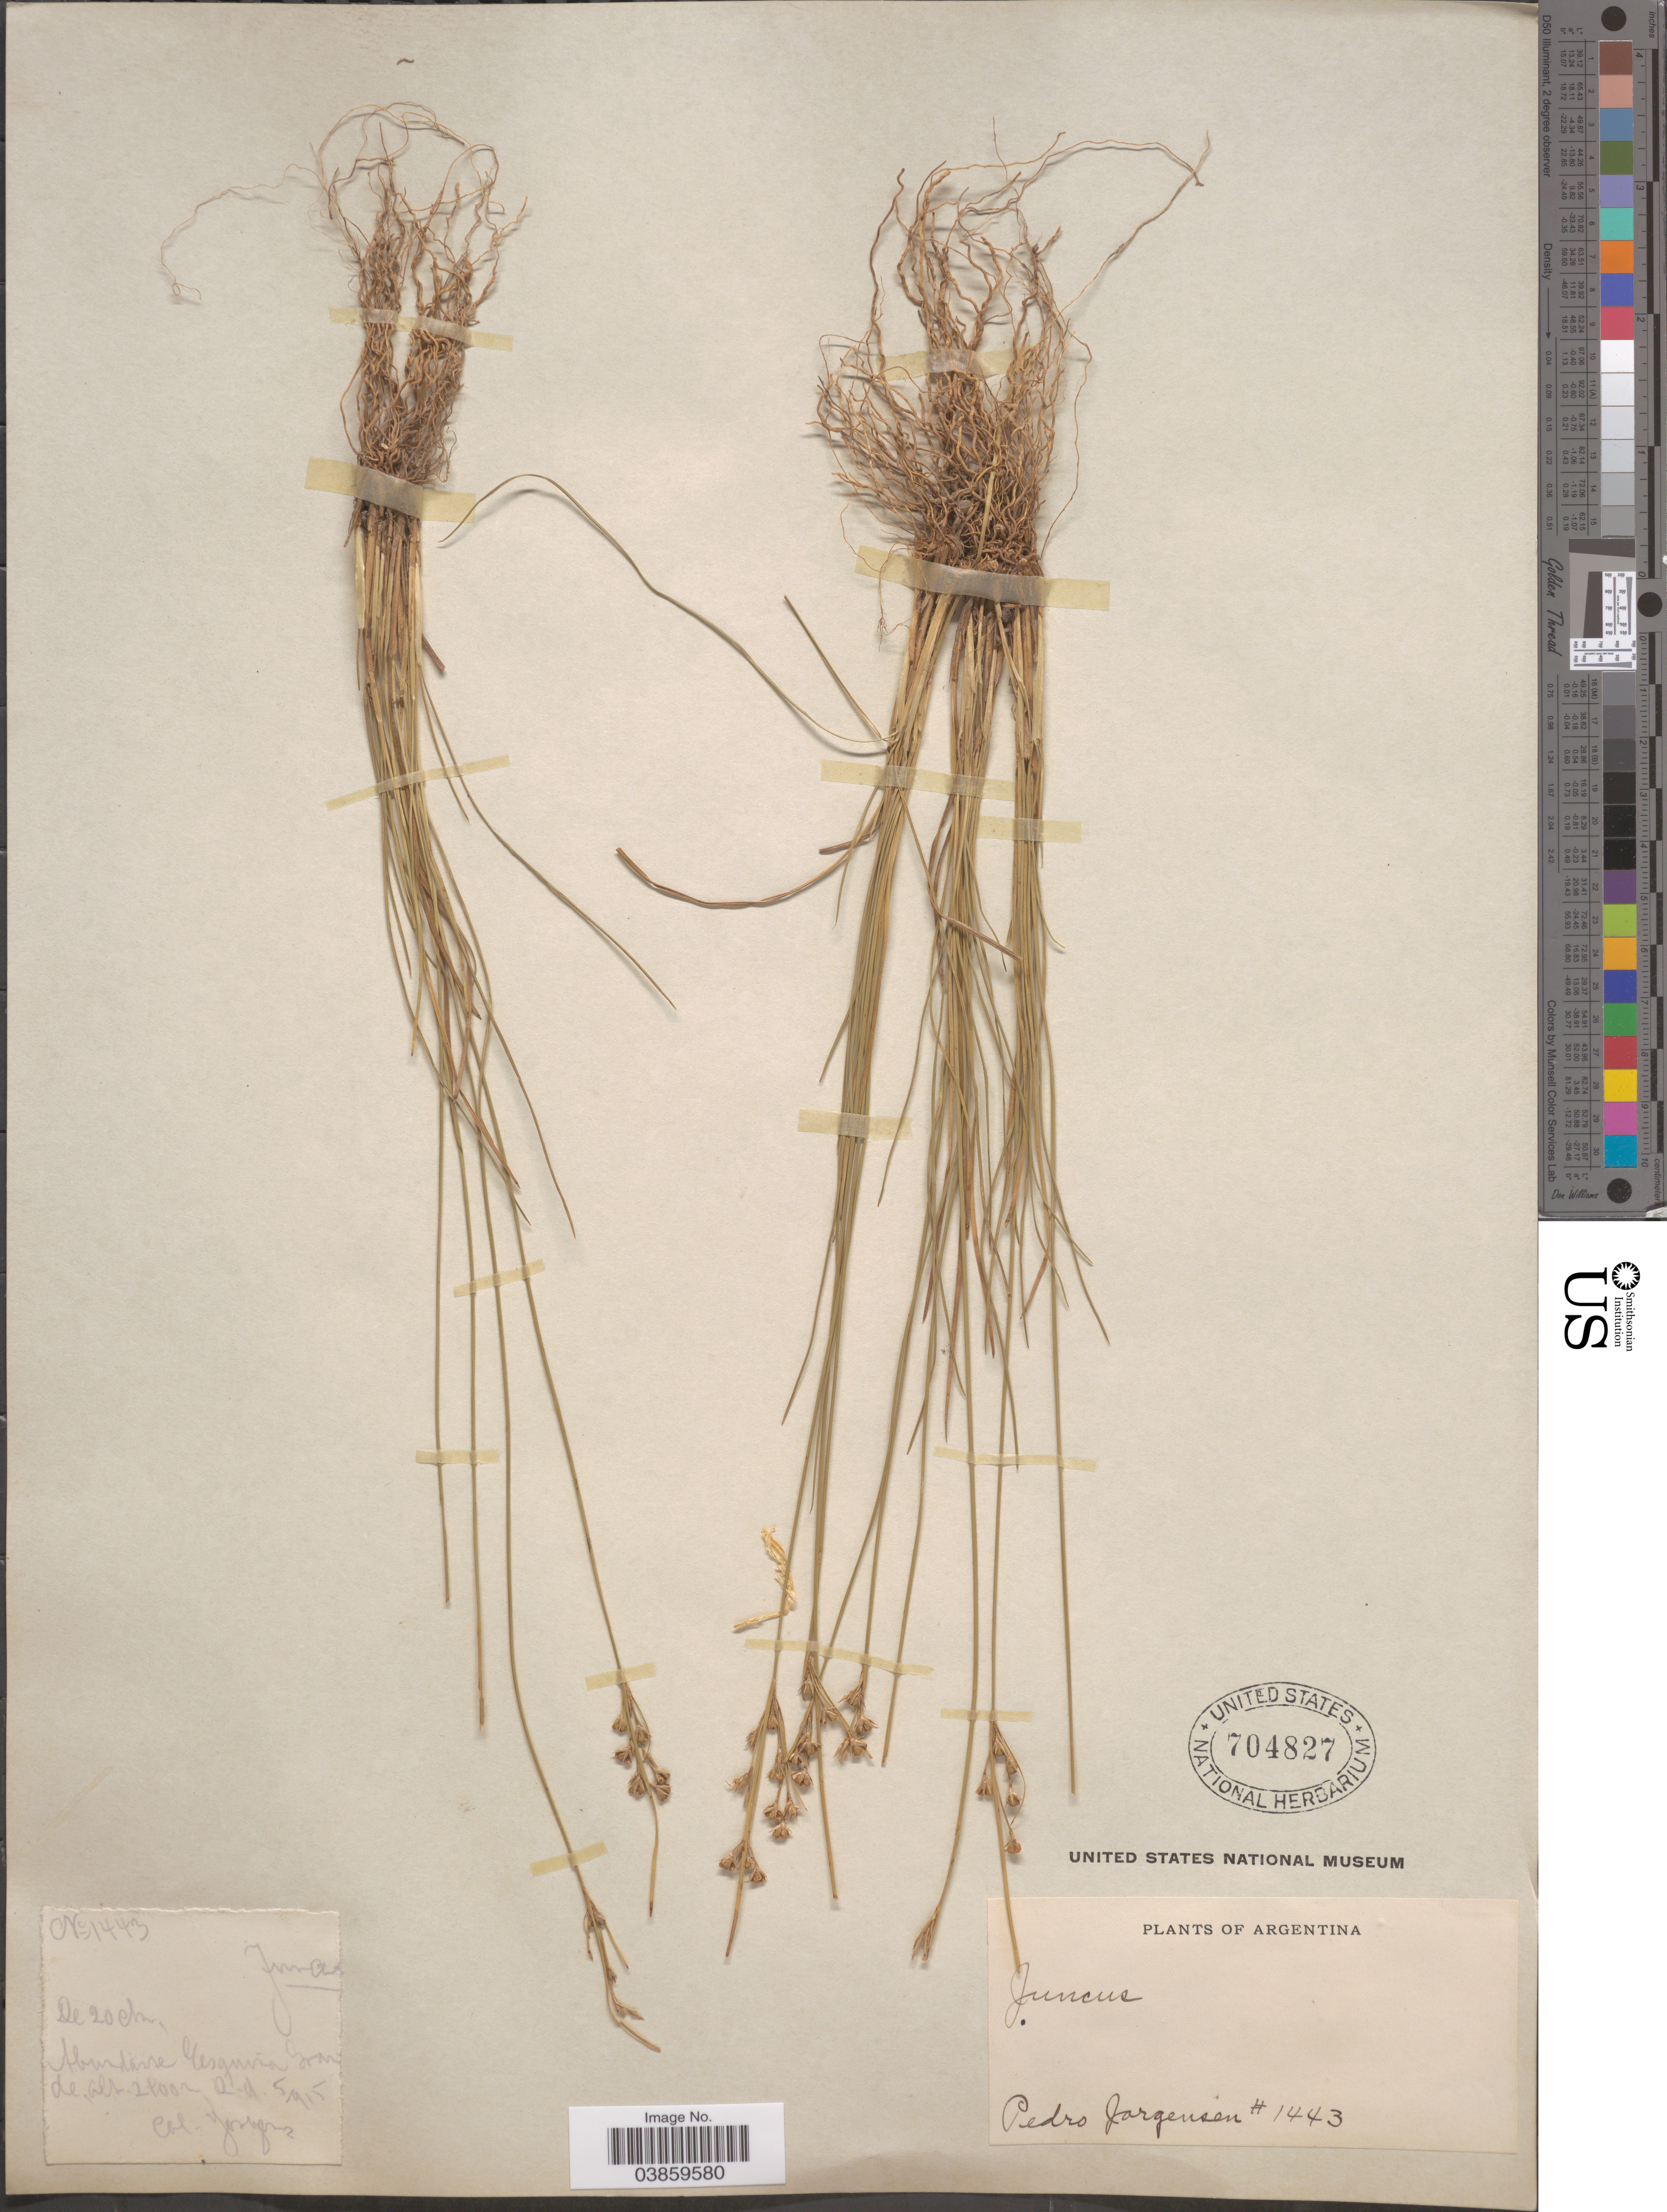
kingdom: Plantae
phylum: Tracheophyta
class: Liliopsida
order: Poales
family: Juncaceae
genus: Juncus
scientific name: Juncus imbricatus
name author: Laharpe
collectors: P. Jörgensen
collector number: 1443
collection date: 1915-05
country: Argentina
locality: AburdarreEsquina Grande.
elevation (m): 2600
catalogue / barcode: US 704827